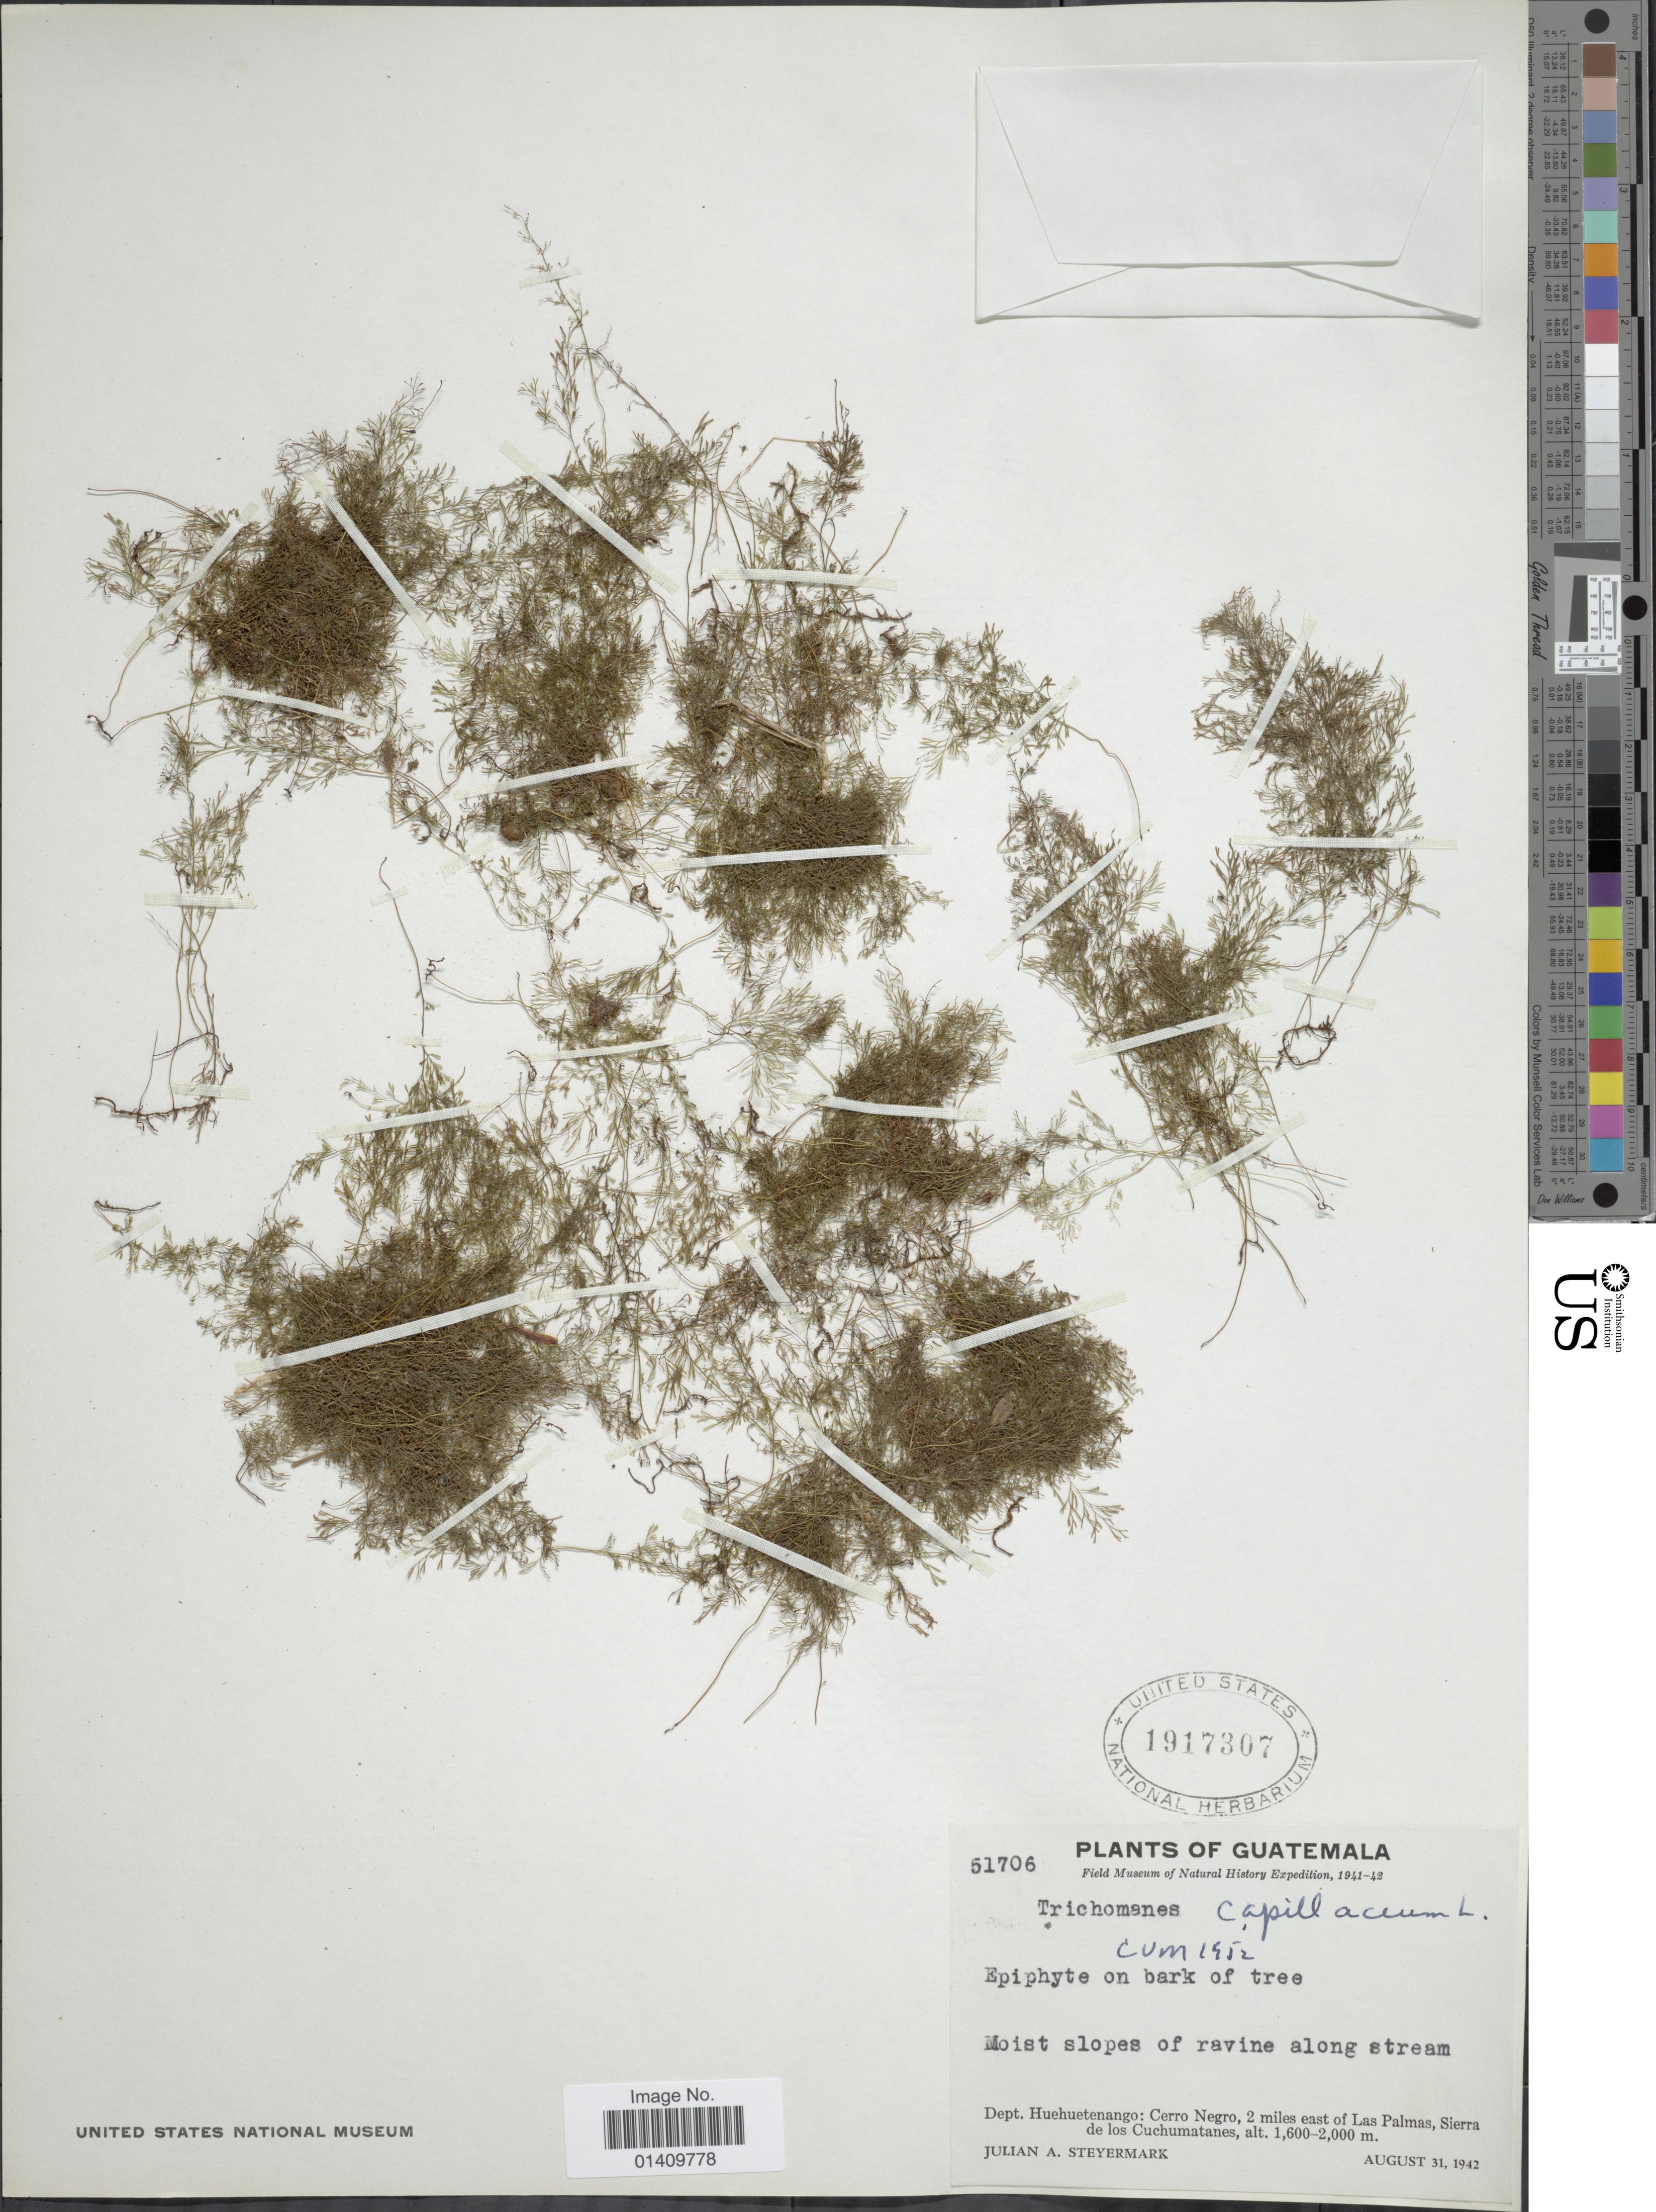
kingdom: Plantae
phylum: Tracheophyta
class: Polypodiopsida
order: Hymenophyllales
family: Hymenophyllaceae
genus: Polyphlebium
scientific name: Polyphlebium capillaceum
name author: (L.) Ebihara & Dubuisson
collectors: J. Steyermark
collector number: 51706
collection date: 1942-08-31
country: Guatemala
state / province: Huehuetenango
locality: Dept. Huehuetenango: cerro negro 2 miles east of Las Palmas, Sierra de los Cuchumatanes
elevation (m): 1600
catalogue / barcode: US 1917307